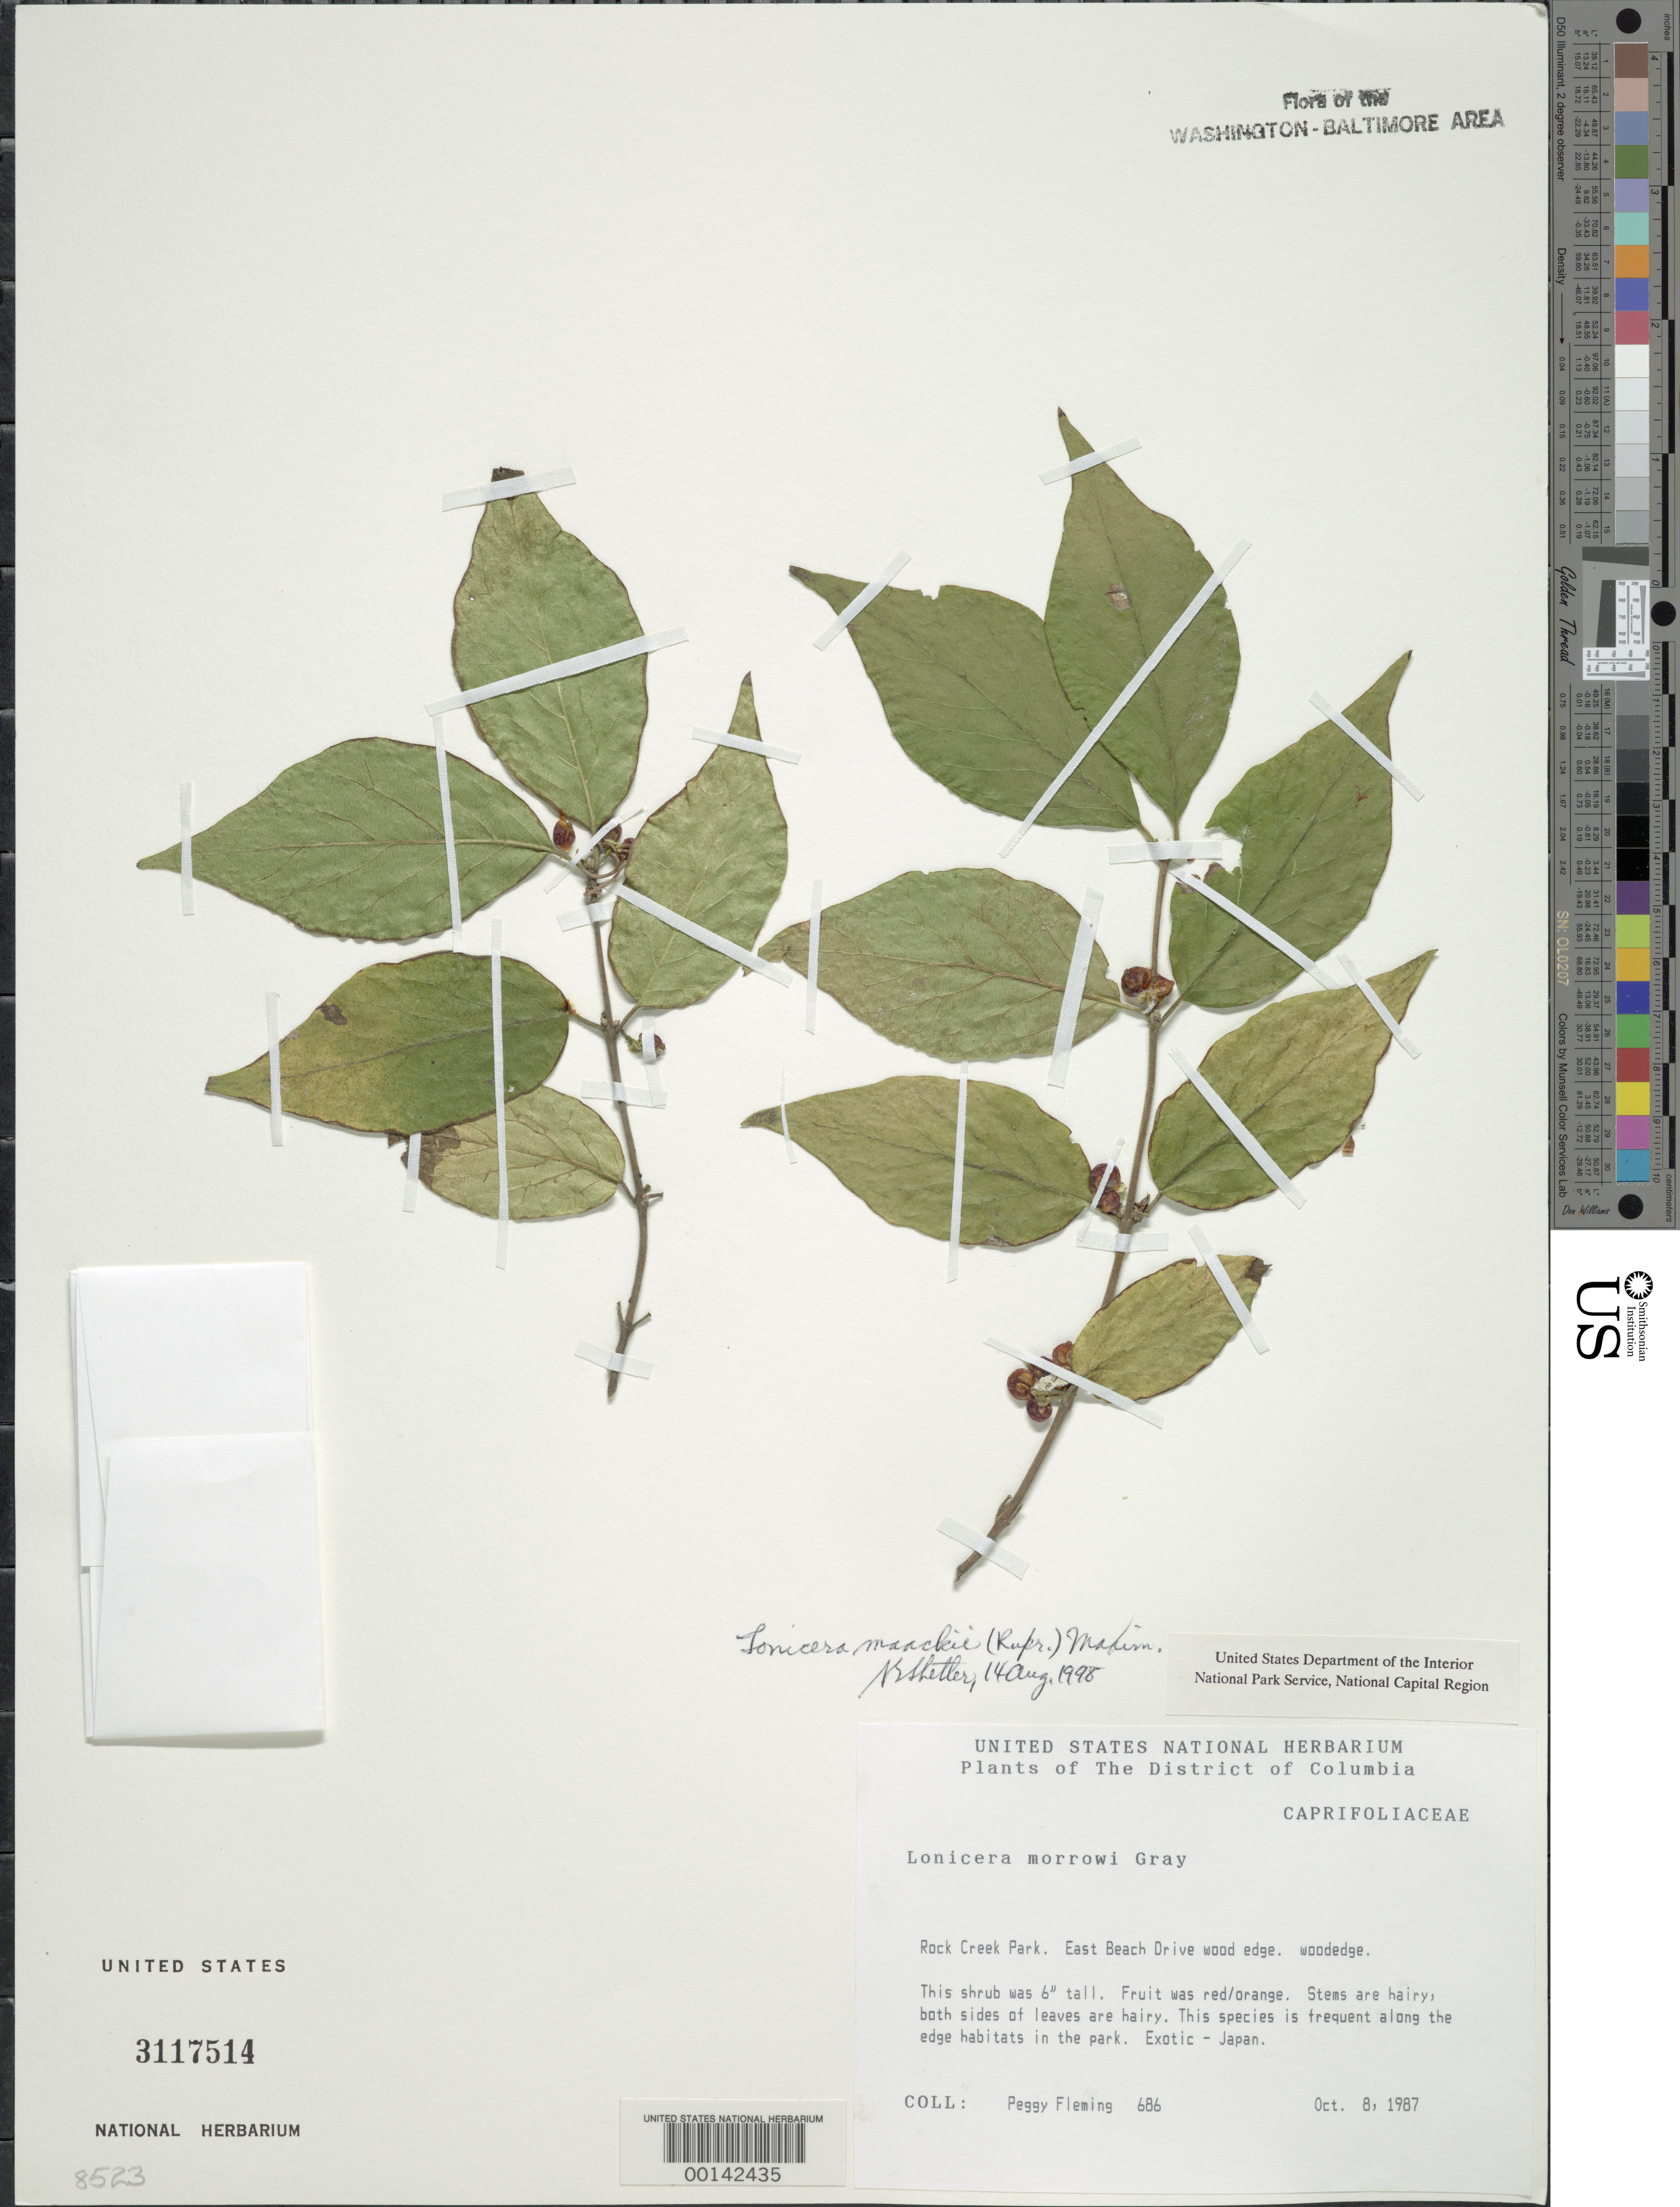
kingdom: Plantae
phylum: Tracheophyta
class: Magnoliopsida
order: Dipsacales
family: Caprifoliaceae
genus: Lonicera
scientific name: Lonicera maackii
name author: (Rupr.) Maxim.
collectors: P. Fleming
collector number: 686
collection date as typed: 08 Oct 1987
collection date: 1987-10-08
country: United States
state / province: District of Columbia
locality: Rock Creek Park. East Beach Drive wood edge. Rock Creek Park & vicinity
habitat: Woodedge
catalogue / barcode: US 3117514